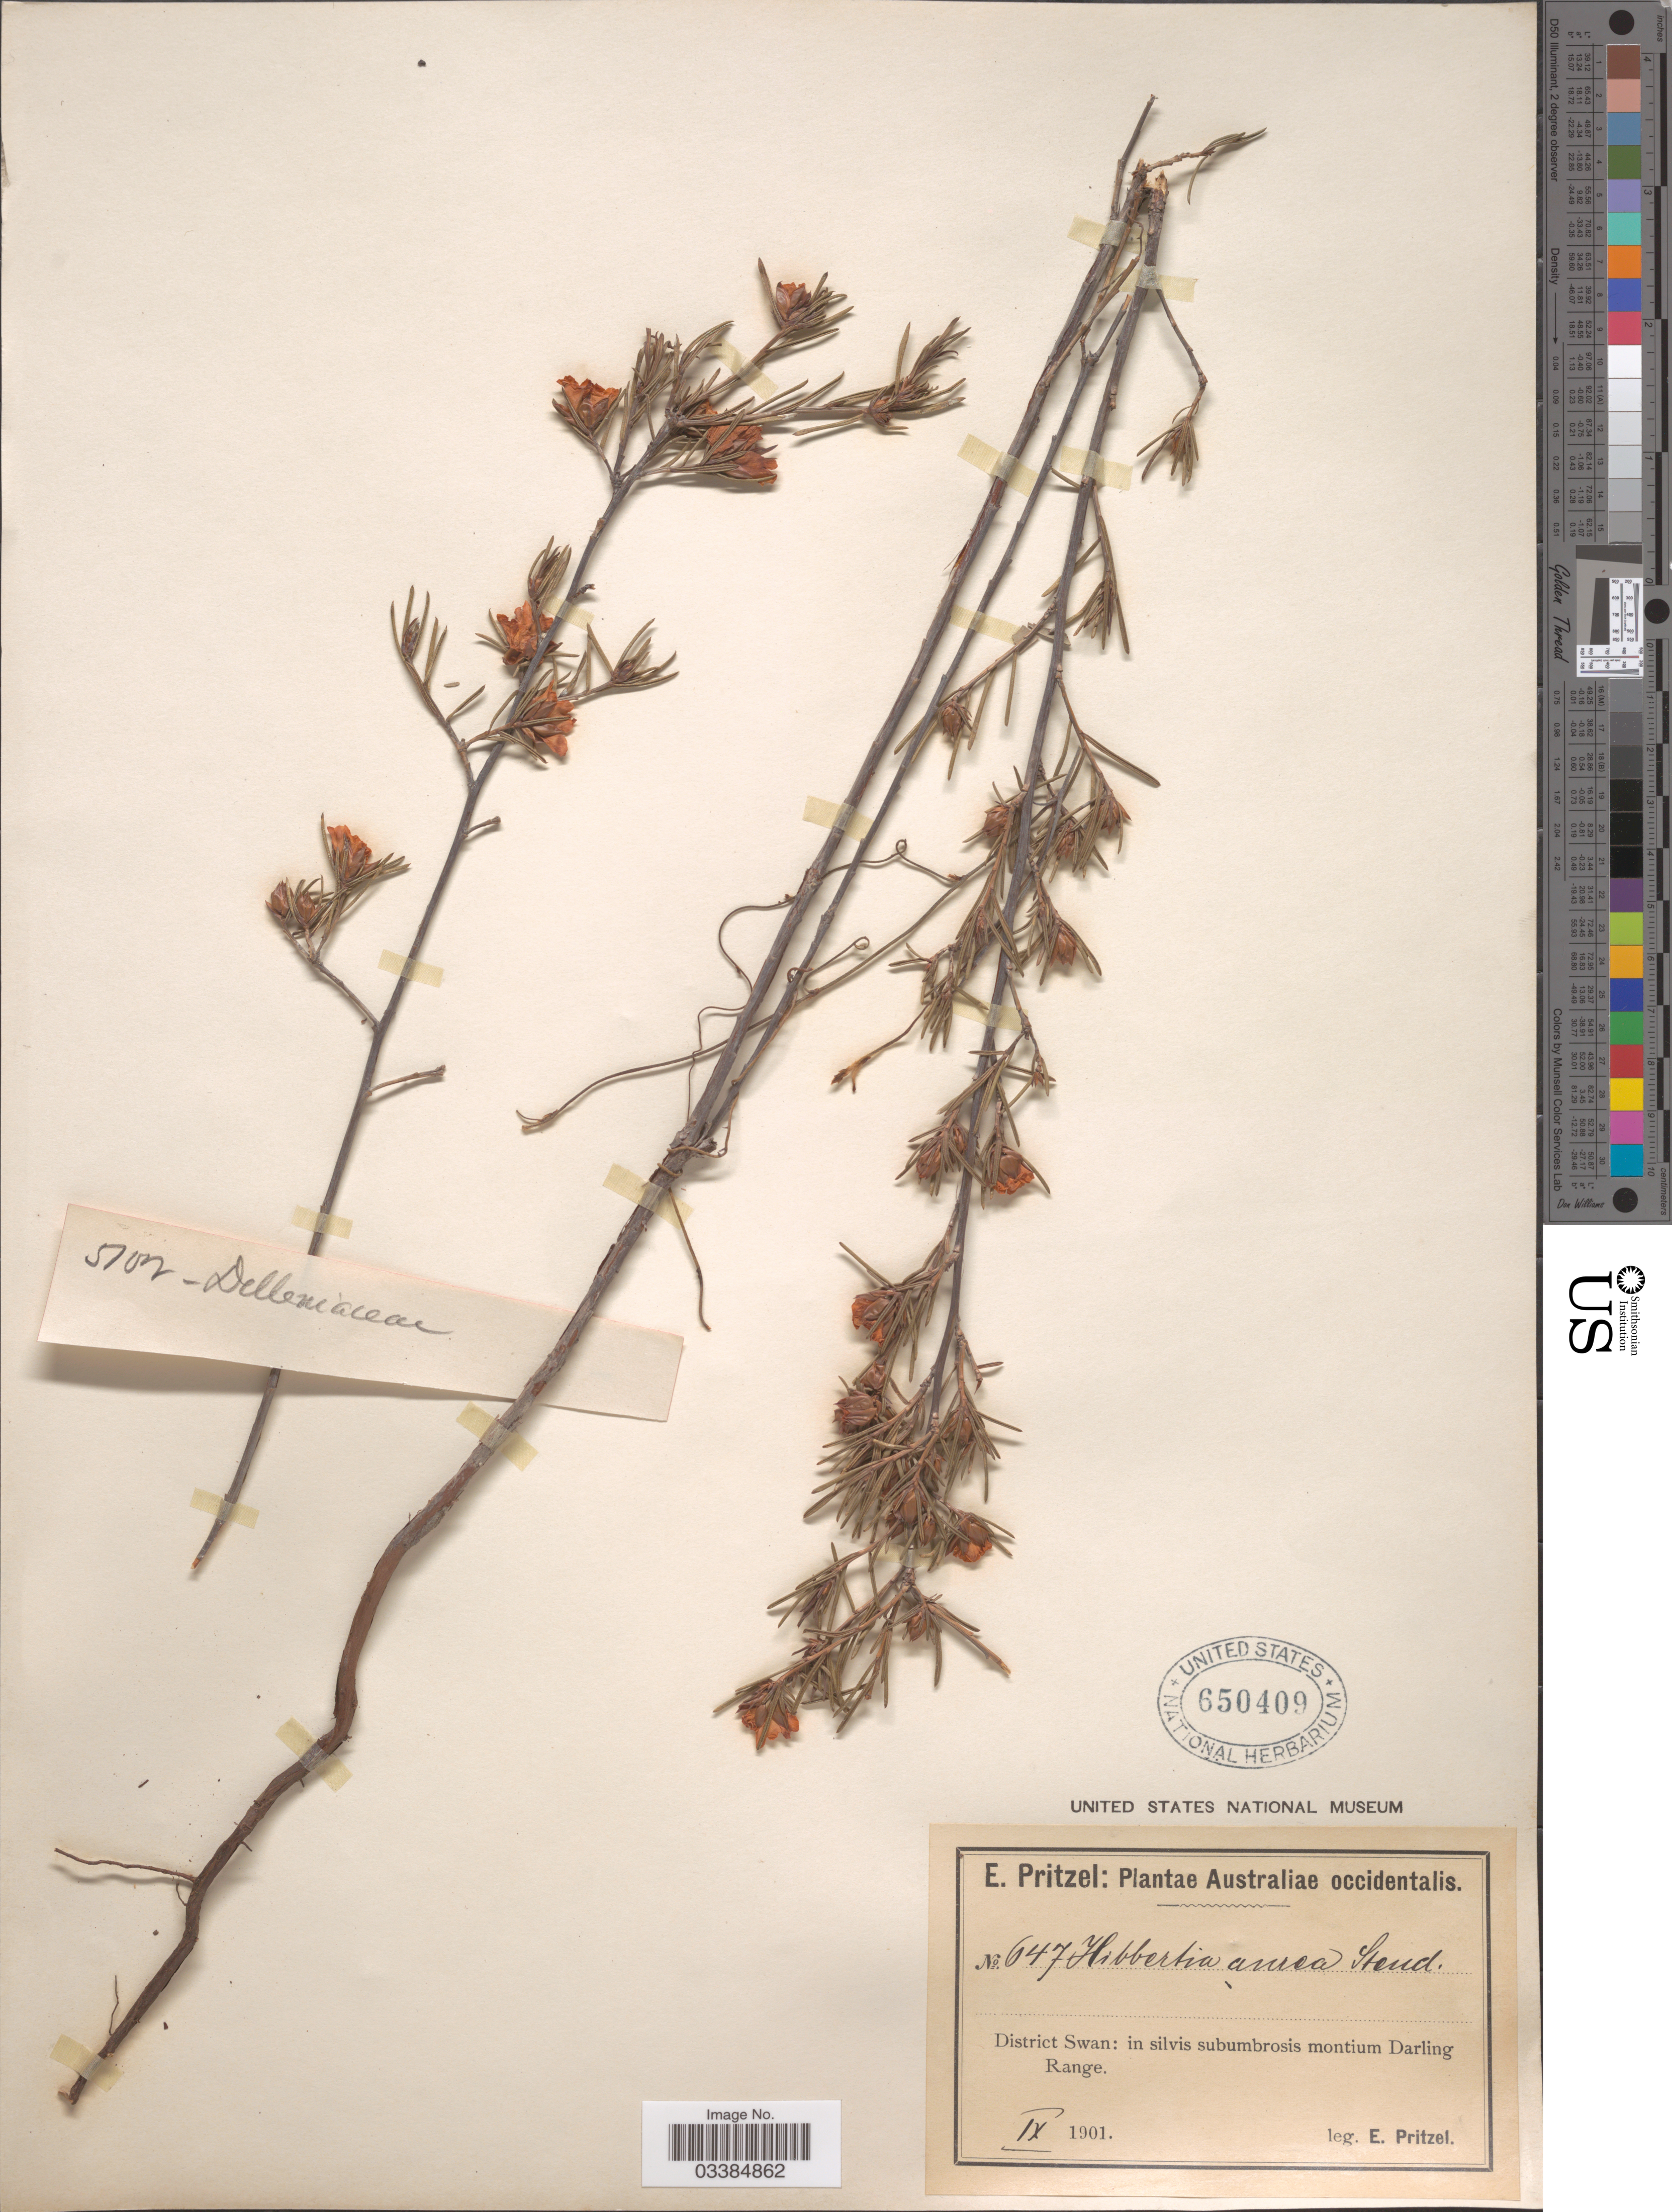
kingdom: Plantae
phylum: Tracheophyta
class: Magnoliopsida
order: Dilleniales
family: Dilleniaceae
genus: Hibbertia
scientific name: Hibbertia aurea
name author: Steud.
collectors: E. G. Pritzel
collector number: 647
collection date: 1901-09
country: Australia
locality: Australiae occidentalis. District Swan: in silvis subumbrosis montium Darling Range.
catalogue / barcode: US 650409